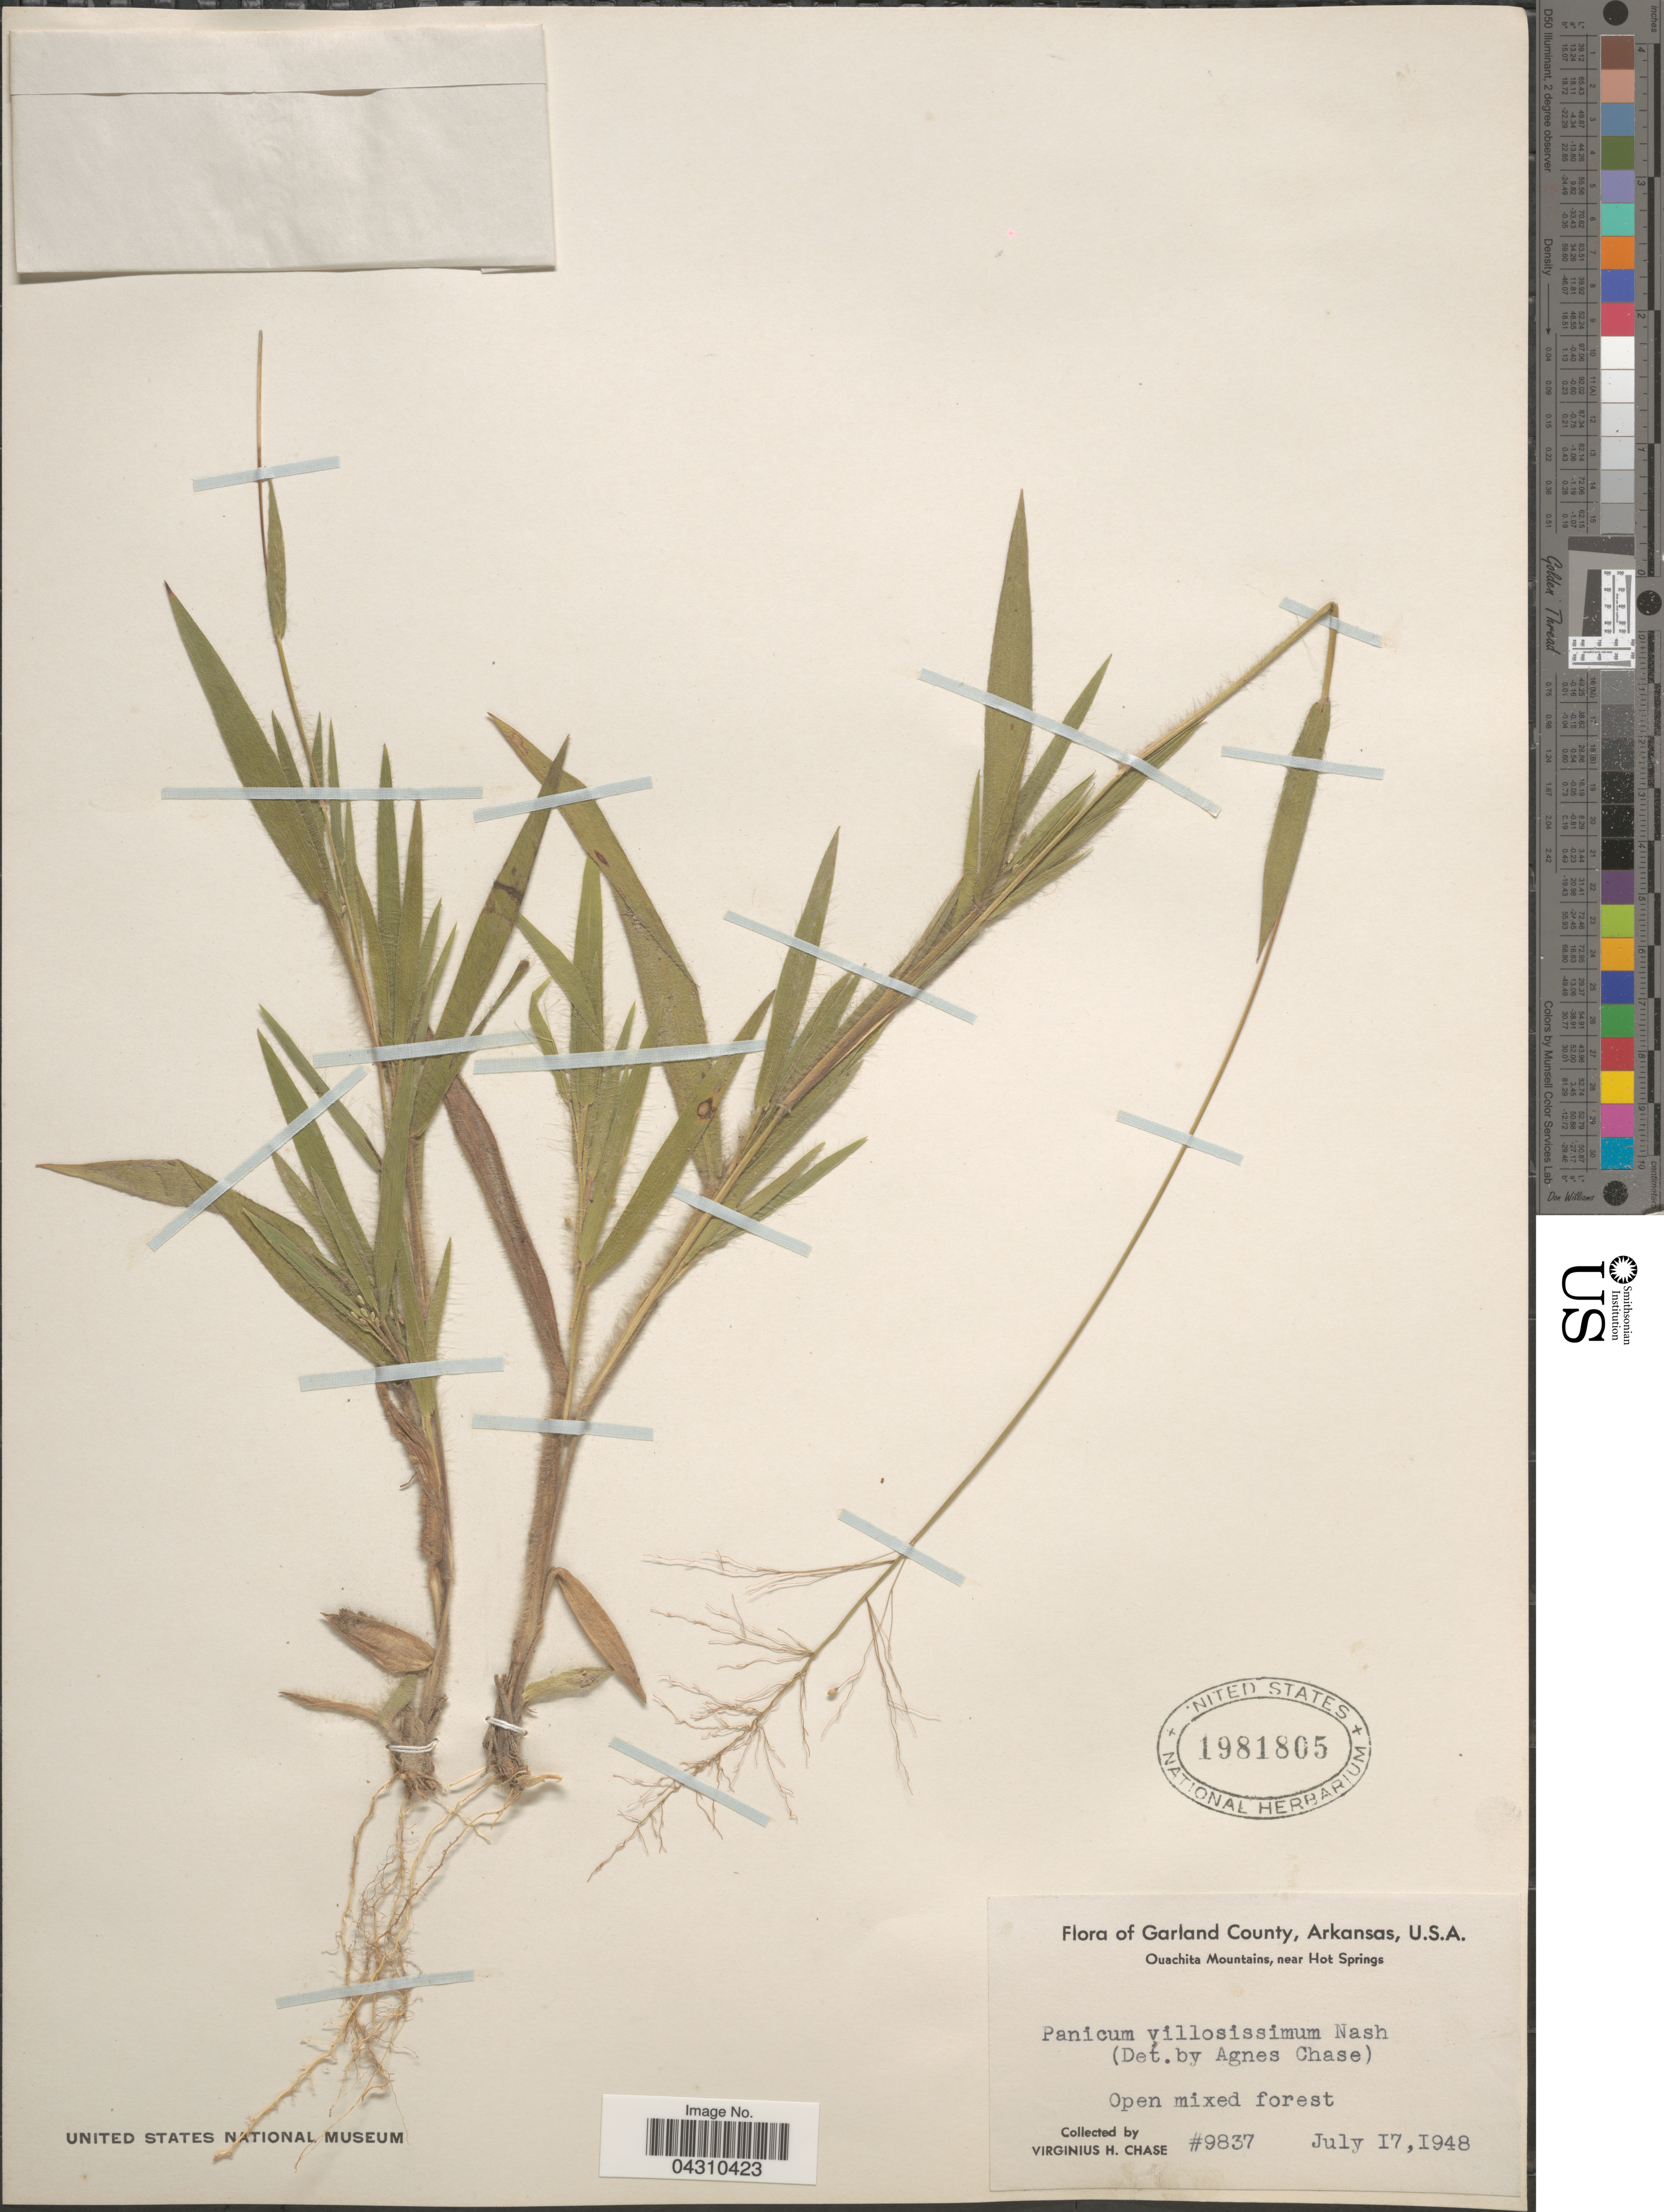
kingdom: Plantae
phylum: Tracheophyta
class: Liliopsida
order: Poales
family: Poaceae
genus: Dichanthelium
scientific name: Dichanthelium acuminatum var. acuminatum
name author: (Sw.) Gould & C.A. Clark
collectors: V. H. Chase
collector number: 9837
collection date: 1948-07-17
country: United States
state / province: Arkansas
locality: Garland County. Ouachita Mountains, near Hot Springs.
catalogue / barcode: US 1981805